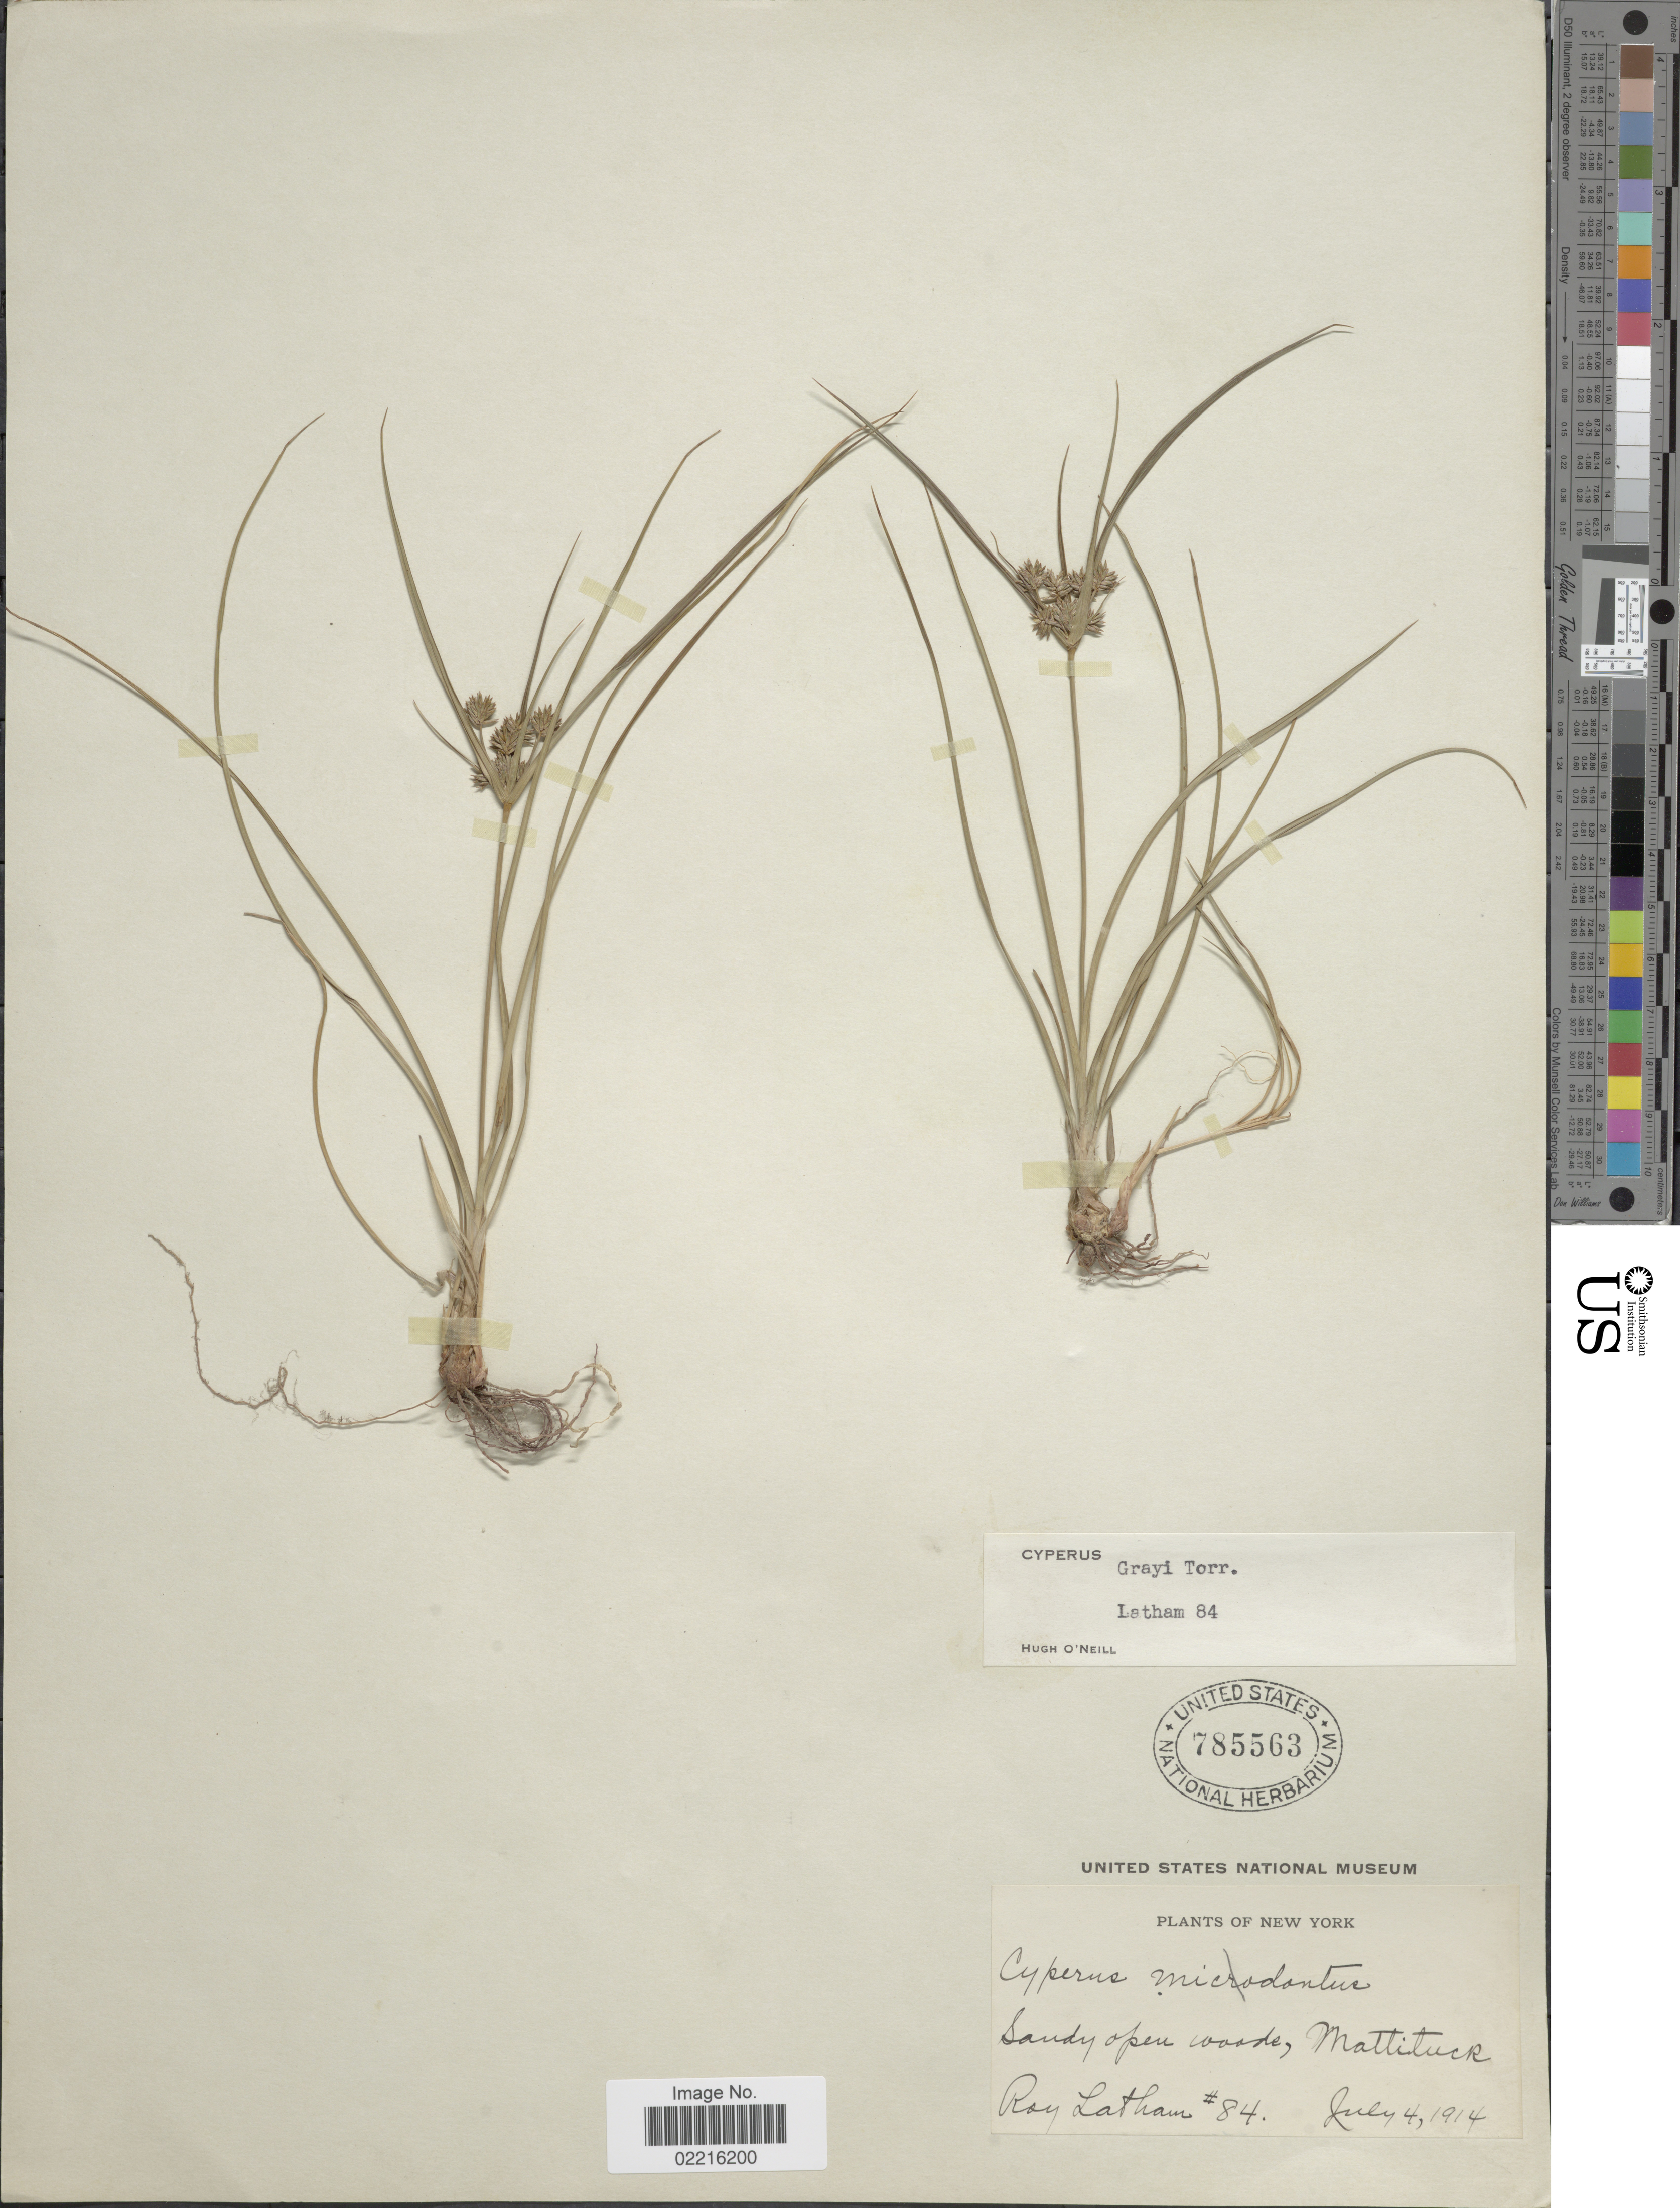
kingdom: Plantae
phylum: Tracheophyta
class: Liliopsida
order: Poales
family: Cyperaceae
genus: Cyperus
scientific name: Cyperus grayi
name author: Torr.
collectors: R. Latham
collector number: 84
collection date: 1914-07-04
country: United States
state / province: New York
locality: Sandy open woods, Mattituck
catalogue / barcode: US 785563